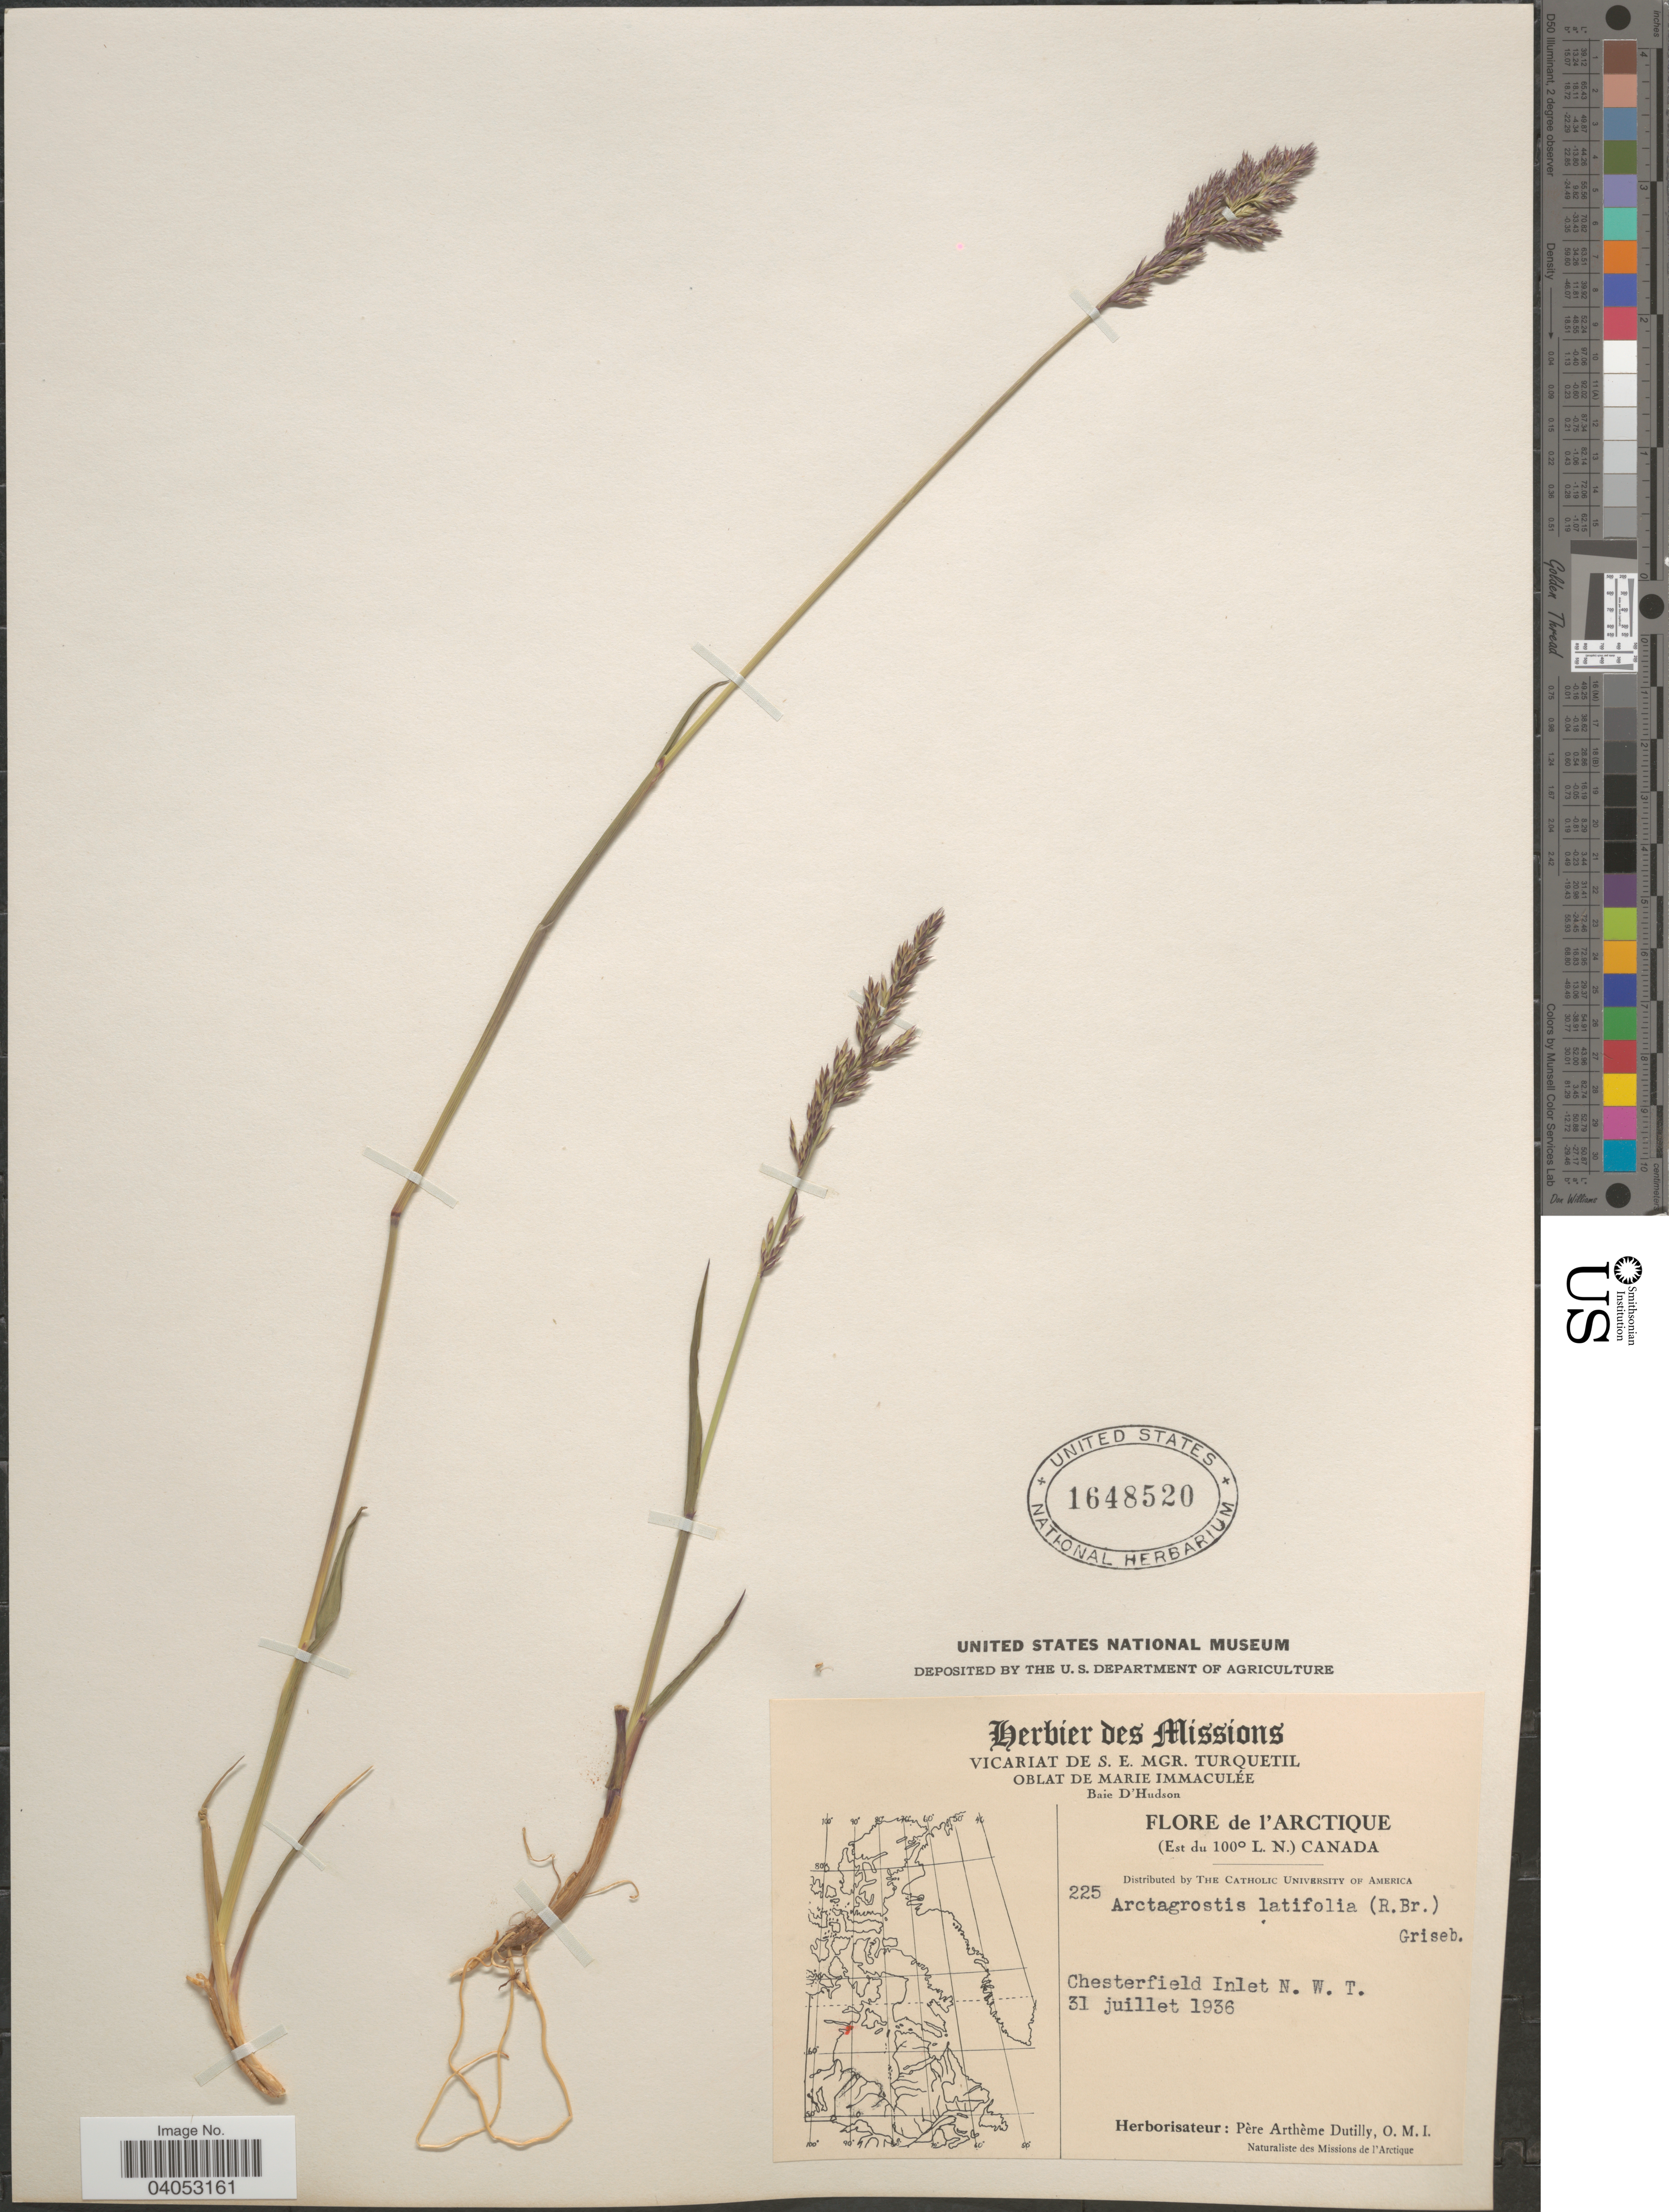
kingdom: Plantae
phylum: Tracheophyta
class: Liliopsida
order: Poales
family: Poaceae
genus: Arctagrostis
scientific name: Arctagrostis latifolia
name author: (R. Br.) Griseb.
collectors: P. Dutilly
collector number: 225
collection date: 1936-07-31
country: Canada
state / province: Northwest Territories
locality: L'Arctique. (Est du 100º L. N.). Chesterfield Inlet.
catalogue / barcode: US 1648520